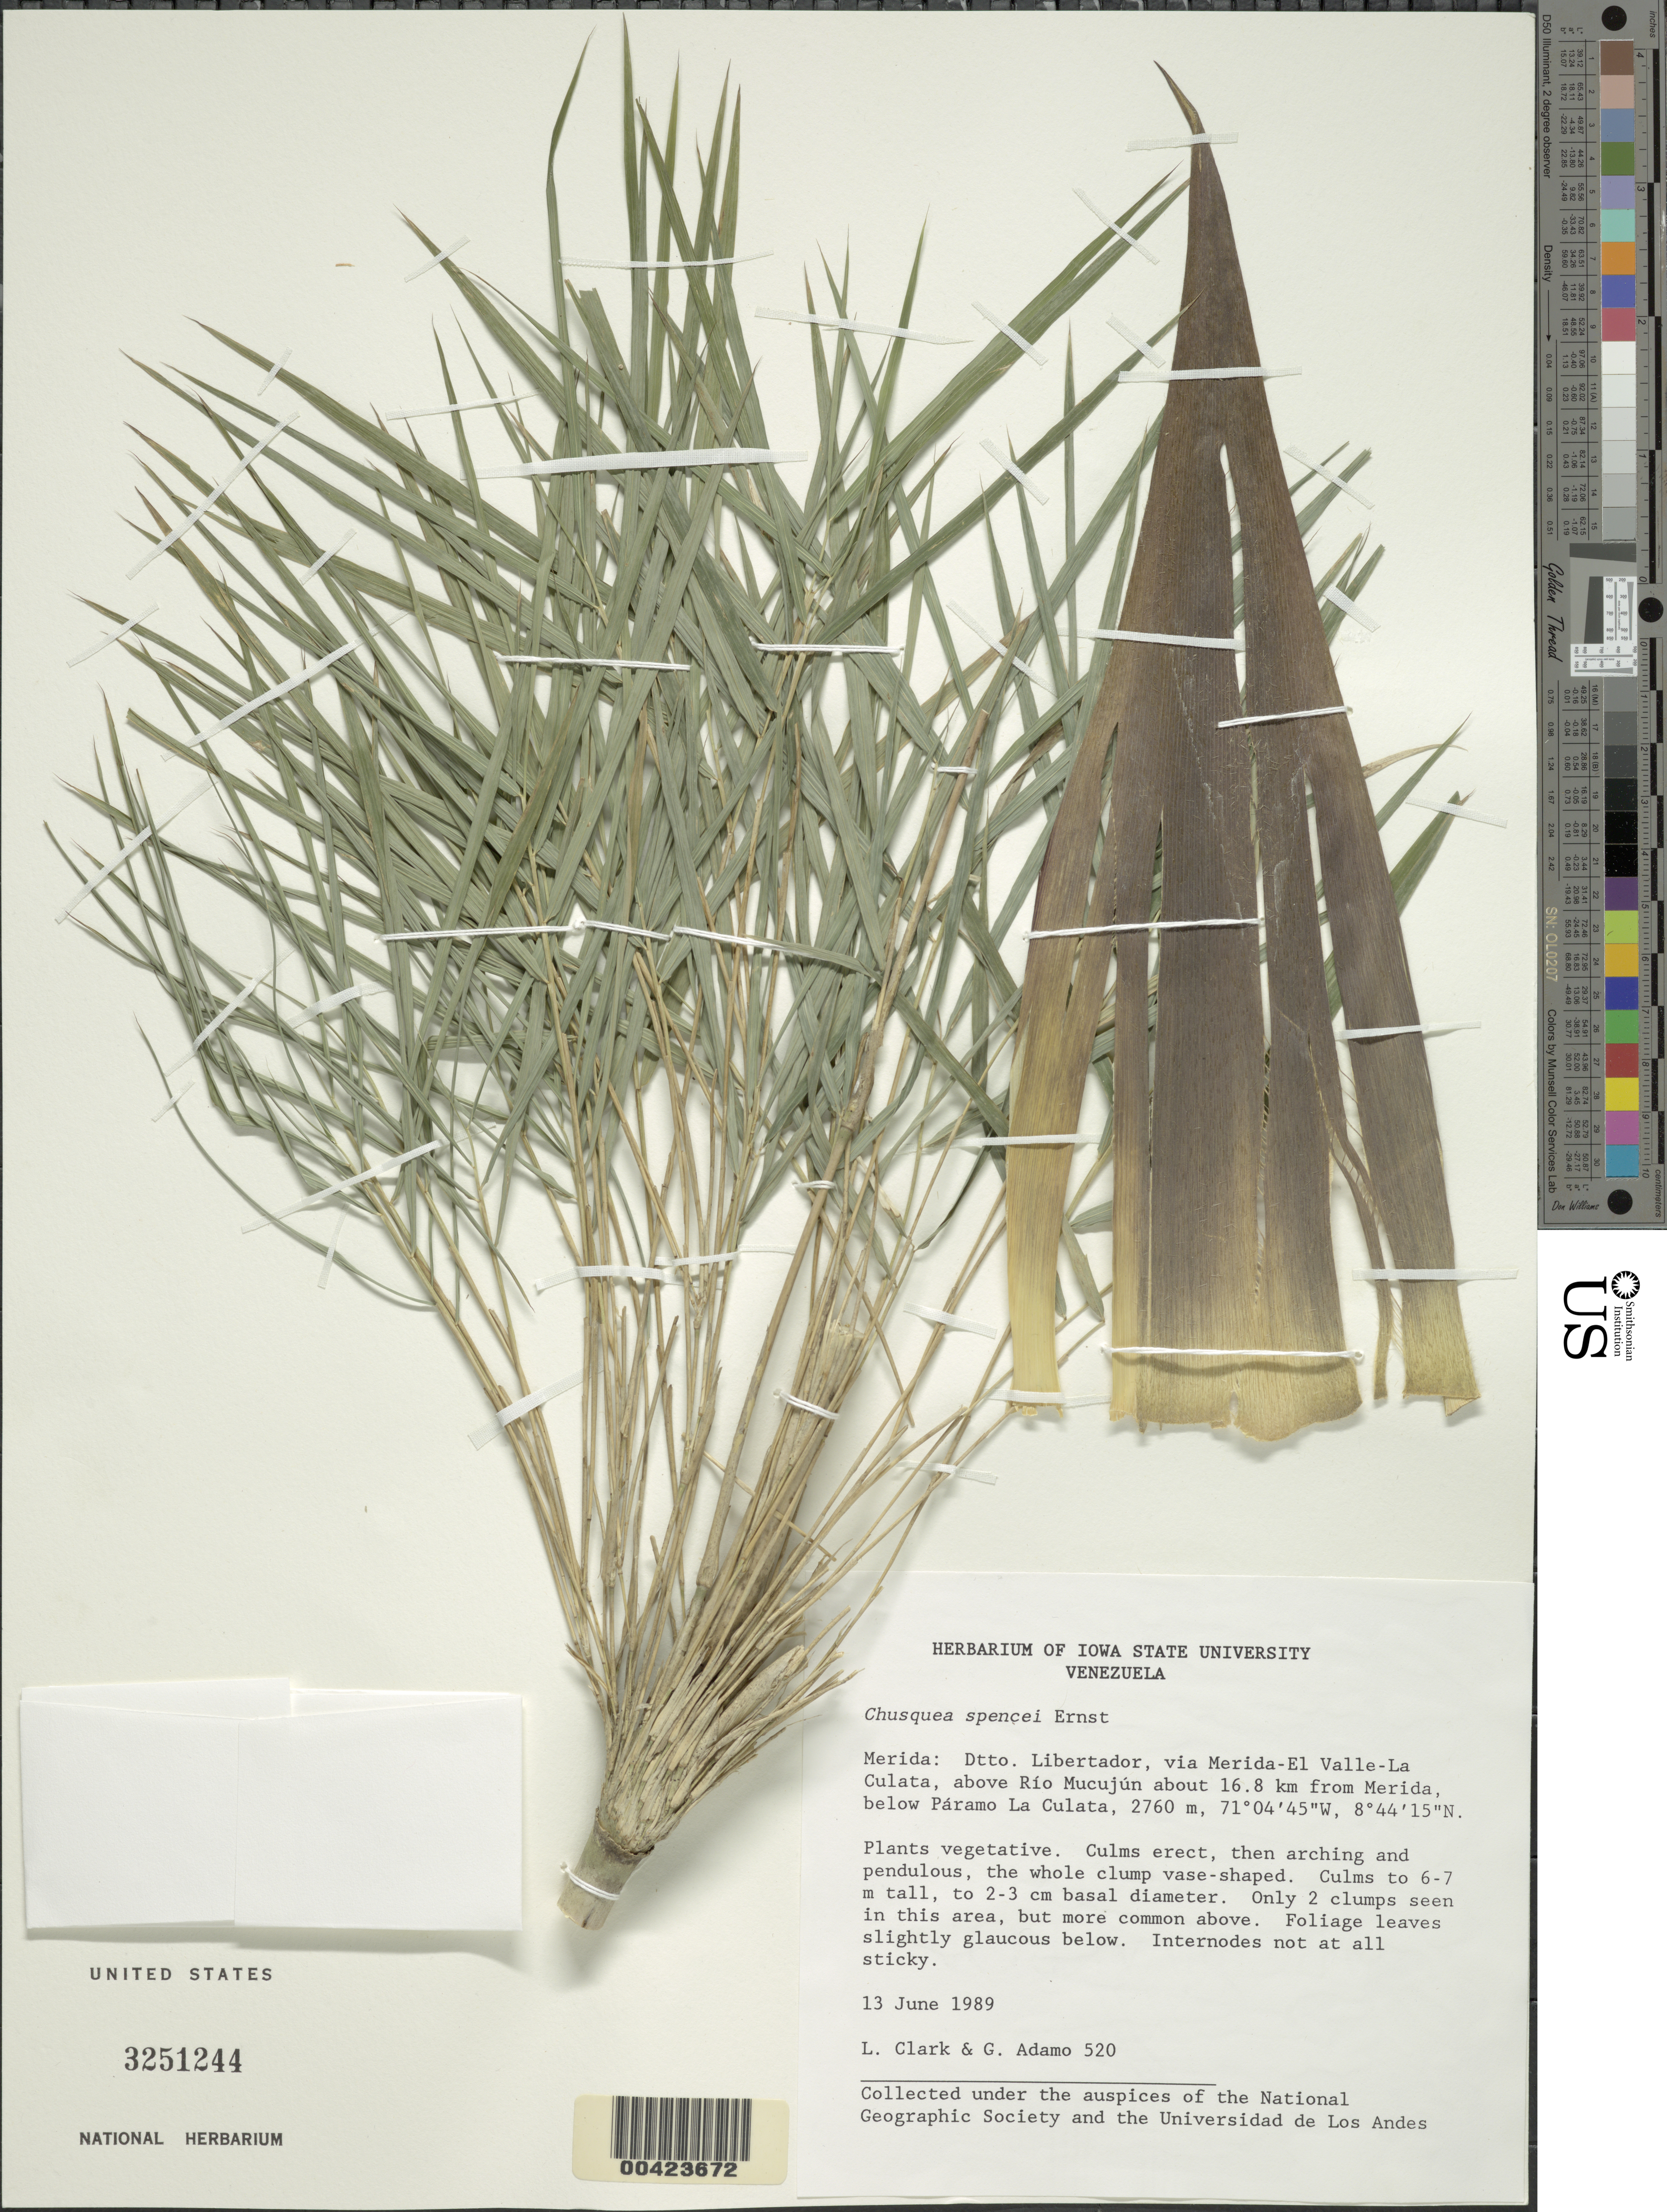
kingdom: Plantae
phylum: Tracheophyta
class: Liliopsida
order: Poales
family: Poaceae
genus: Chusquea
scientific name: Chusquea spencei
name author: Ernst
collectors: L. G. Clark & G. Adamo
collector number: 520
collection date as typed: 13 Jun 1989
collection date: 1989-06-13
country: Venezuela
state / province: Mérida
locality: Paramo la culata, below; via merida - el valle - la culata; above rio mucujun, about 16.8 km from merida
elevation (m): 2760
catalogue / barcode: US 3251244